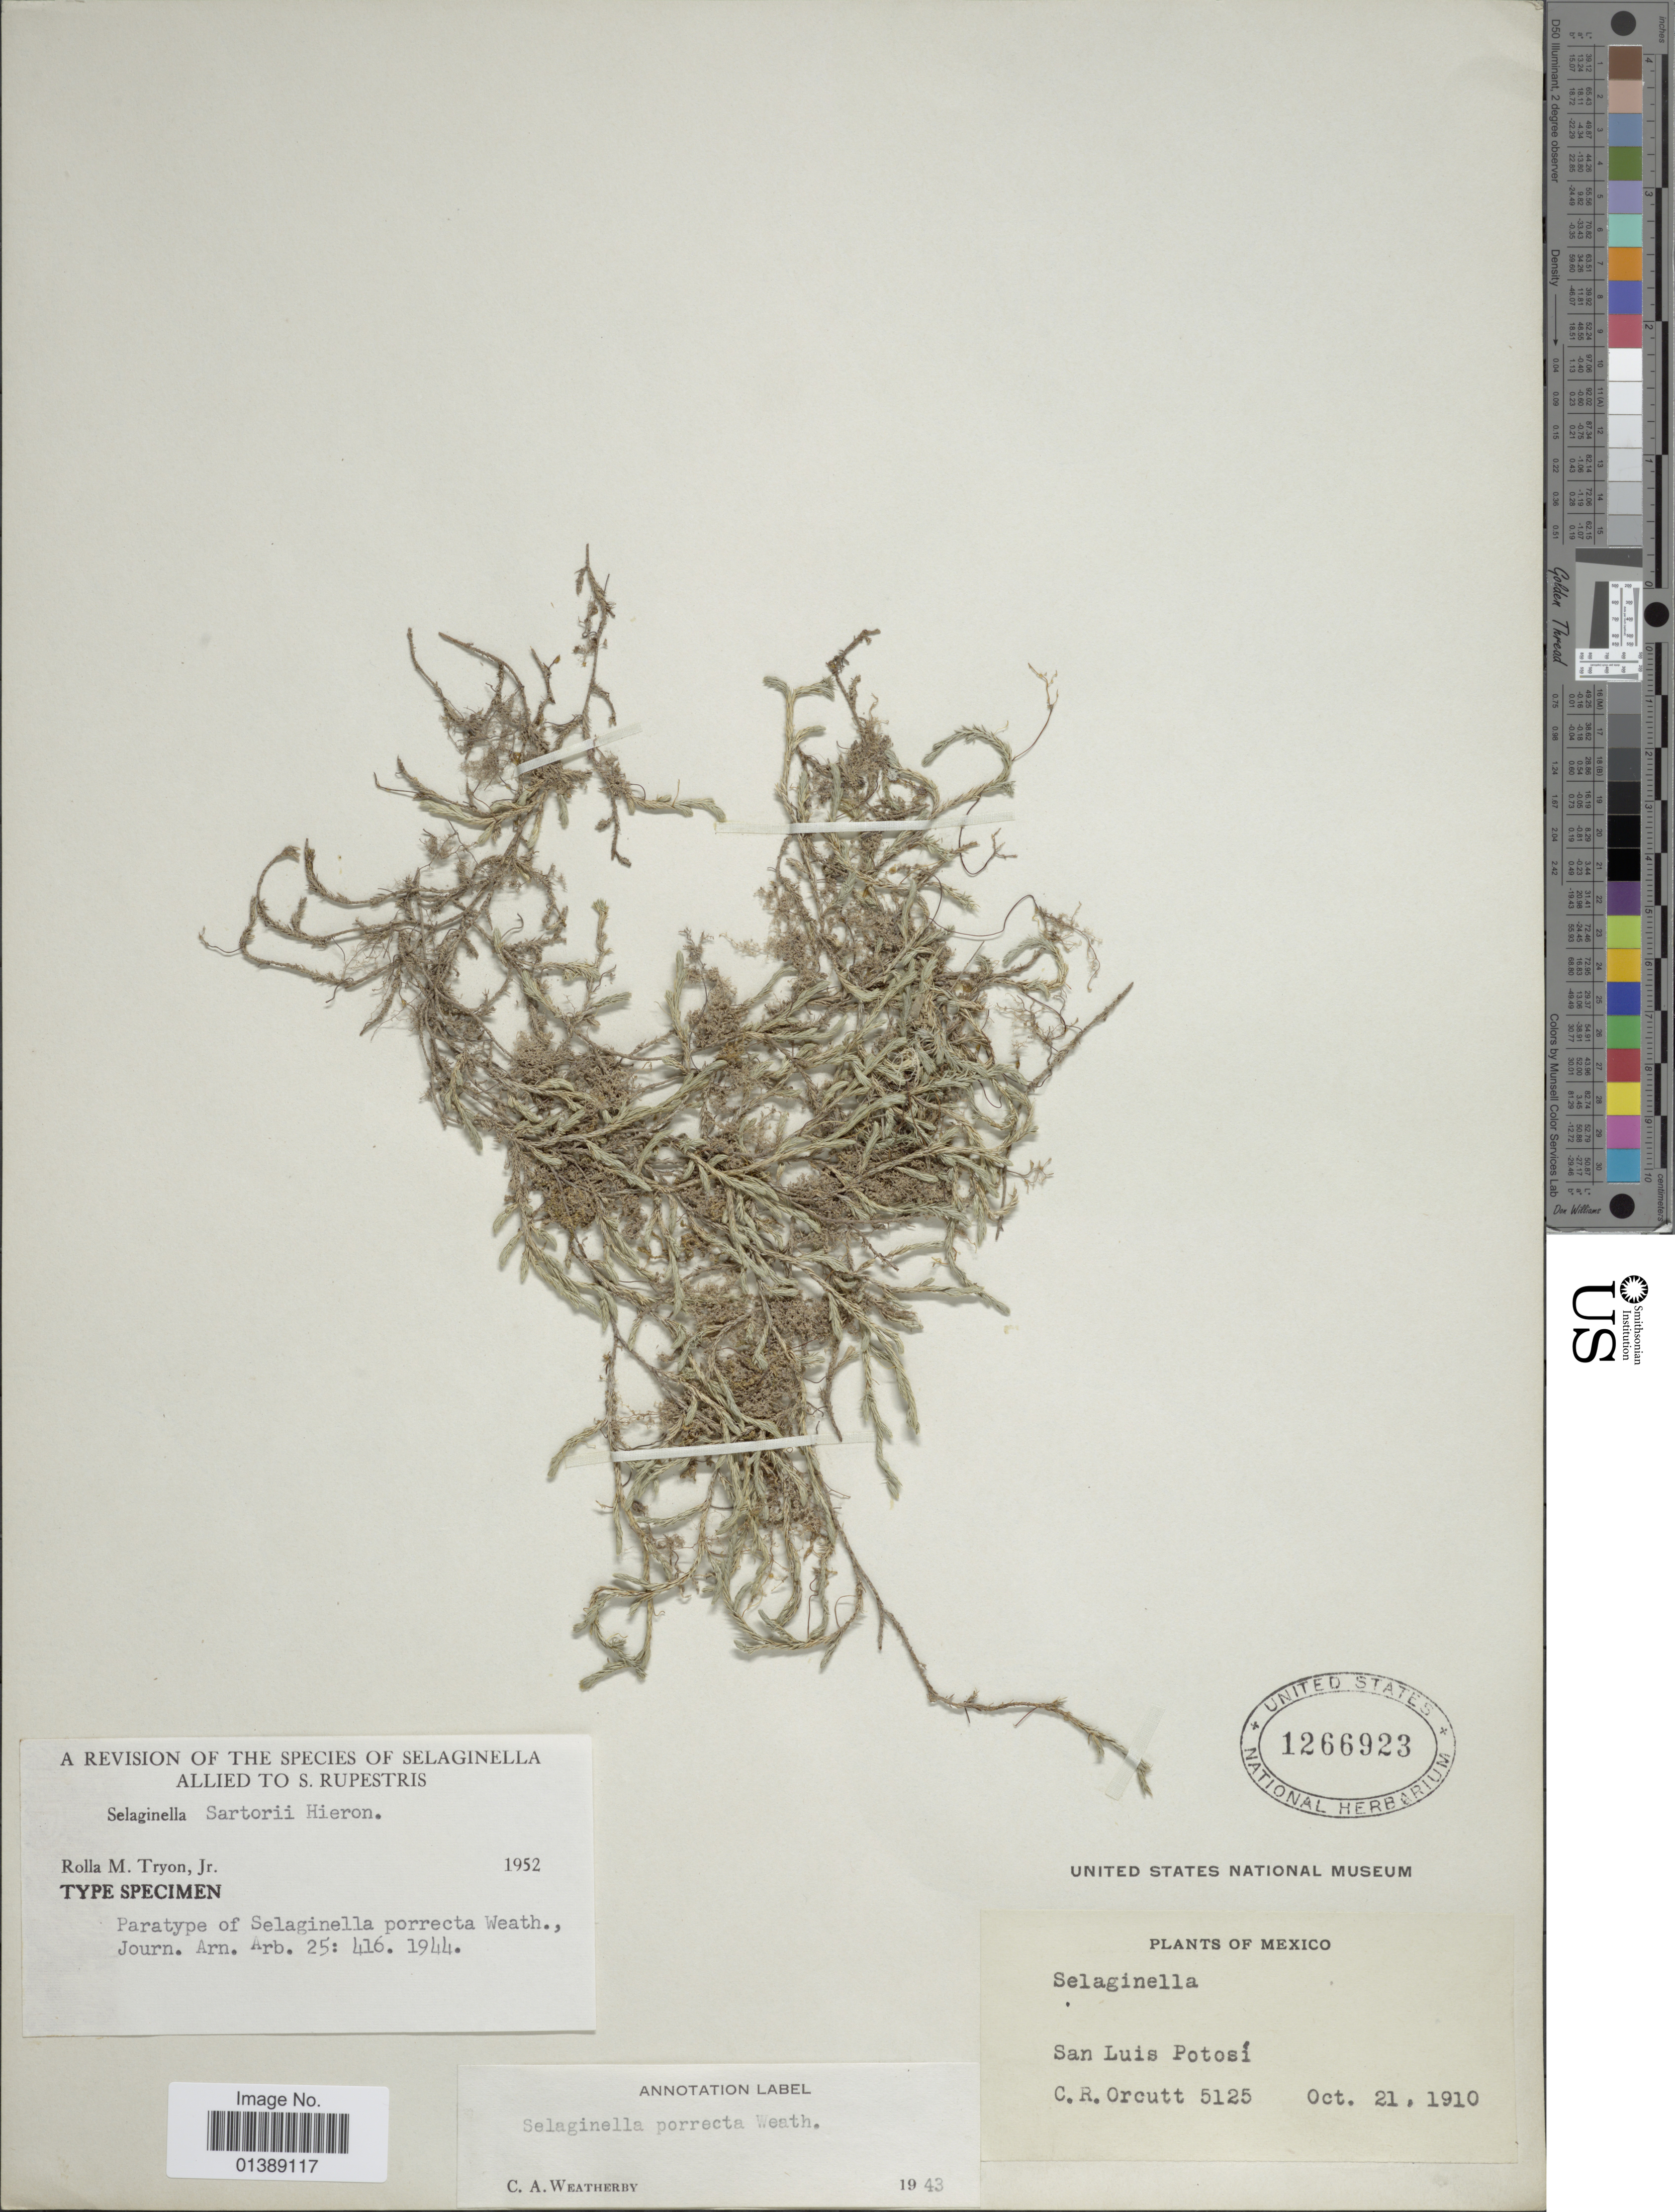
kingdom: Plantae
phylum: Tracheophyta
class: Lycopodiopsida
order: Selaginellales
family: Selaginellaceae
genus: Selaginella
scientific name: Selaginella sartorii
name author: Hieron.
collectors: C. R. Orcutt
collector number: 5125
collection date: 1910-10-21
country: Mexico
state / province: San Luis Potosí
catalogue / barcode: US 1266923